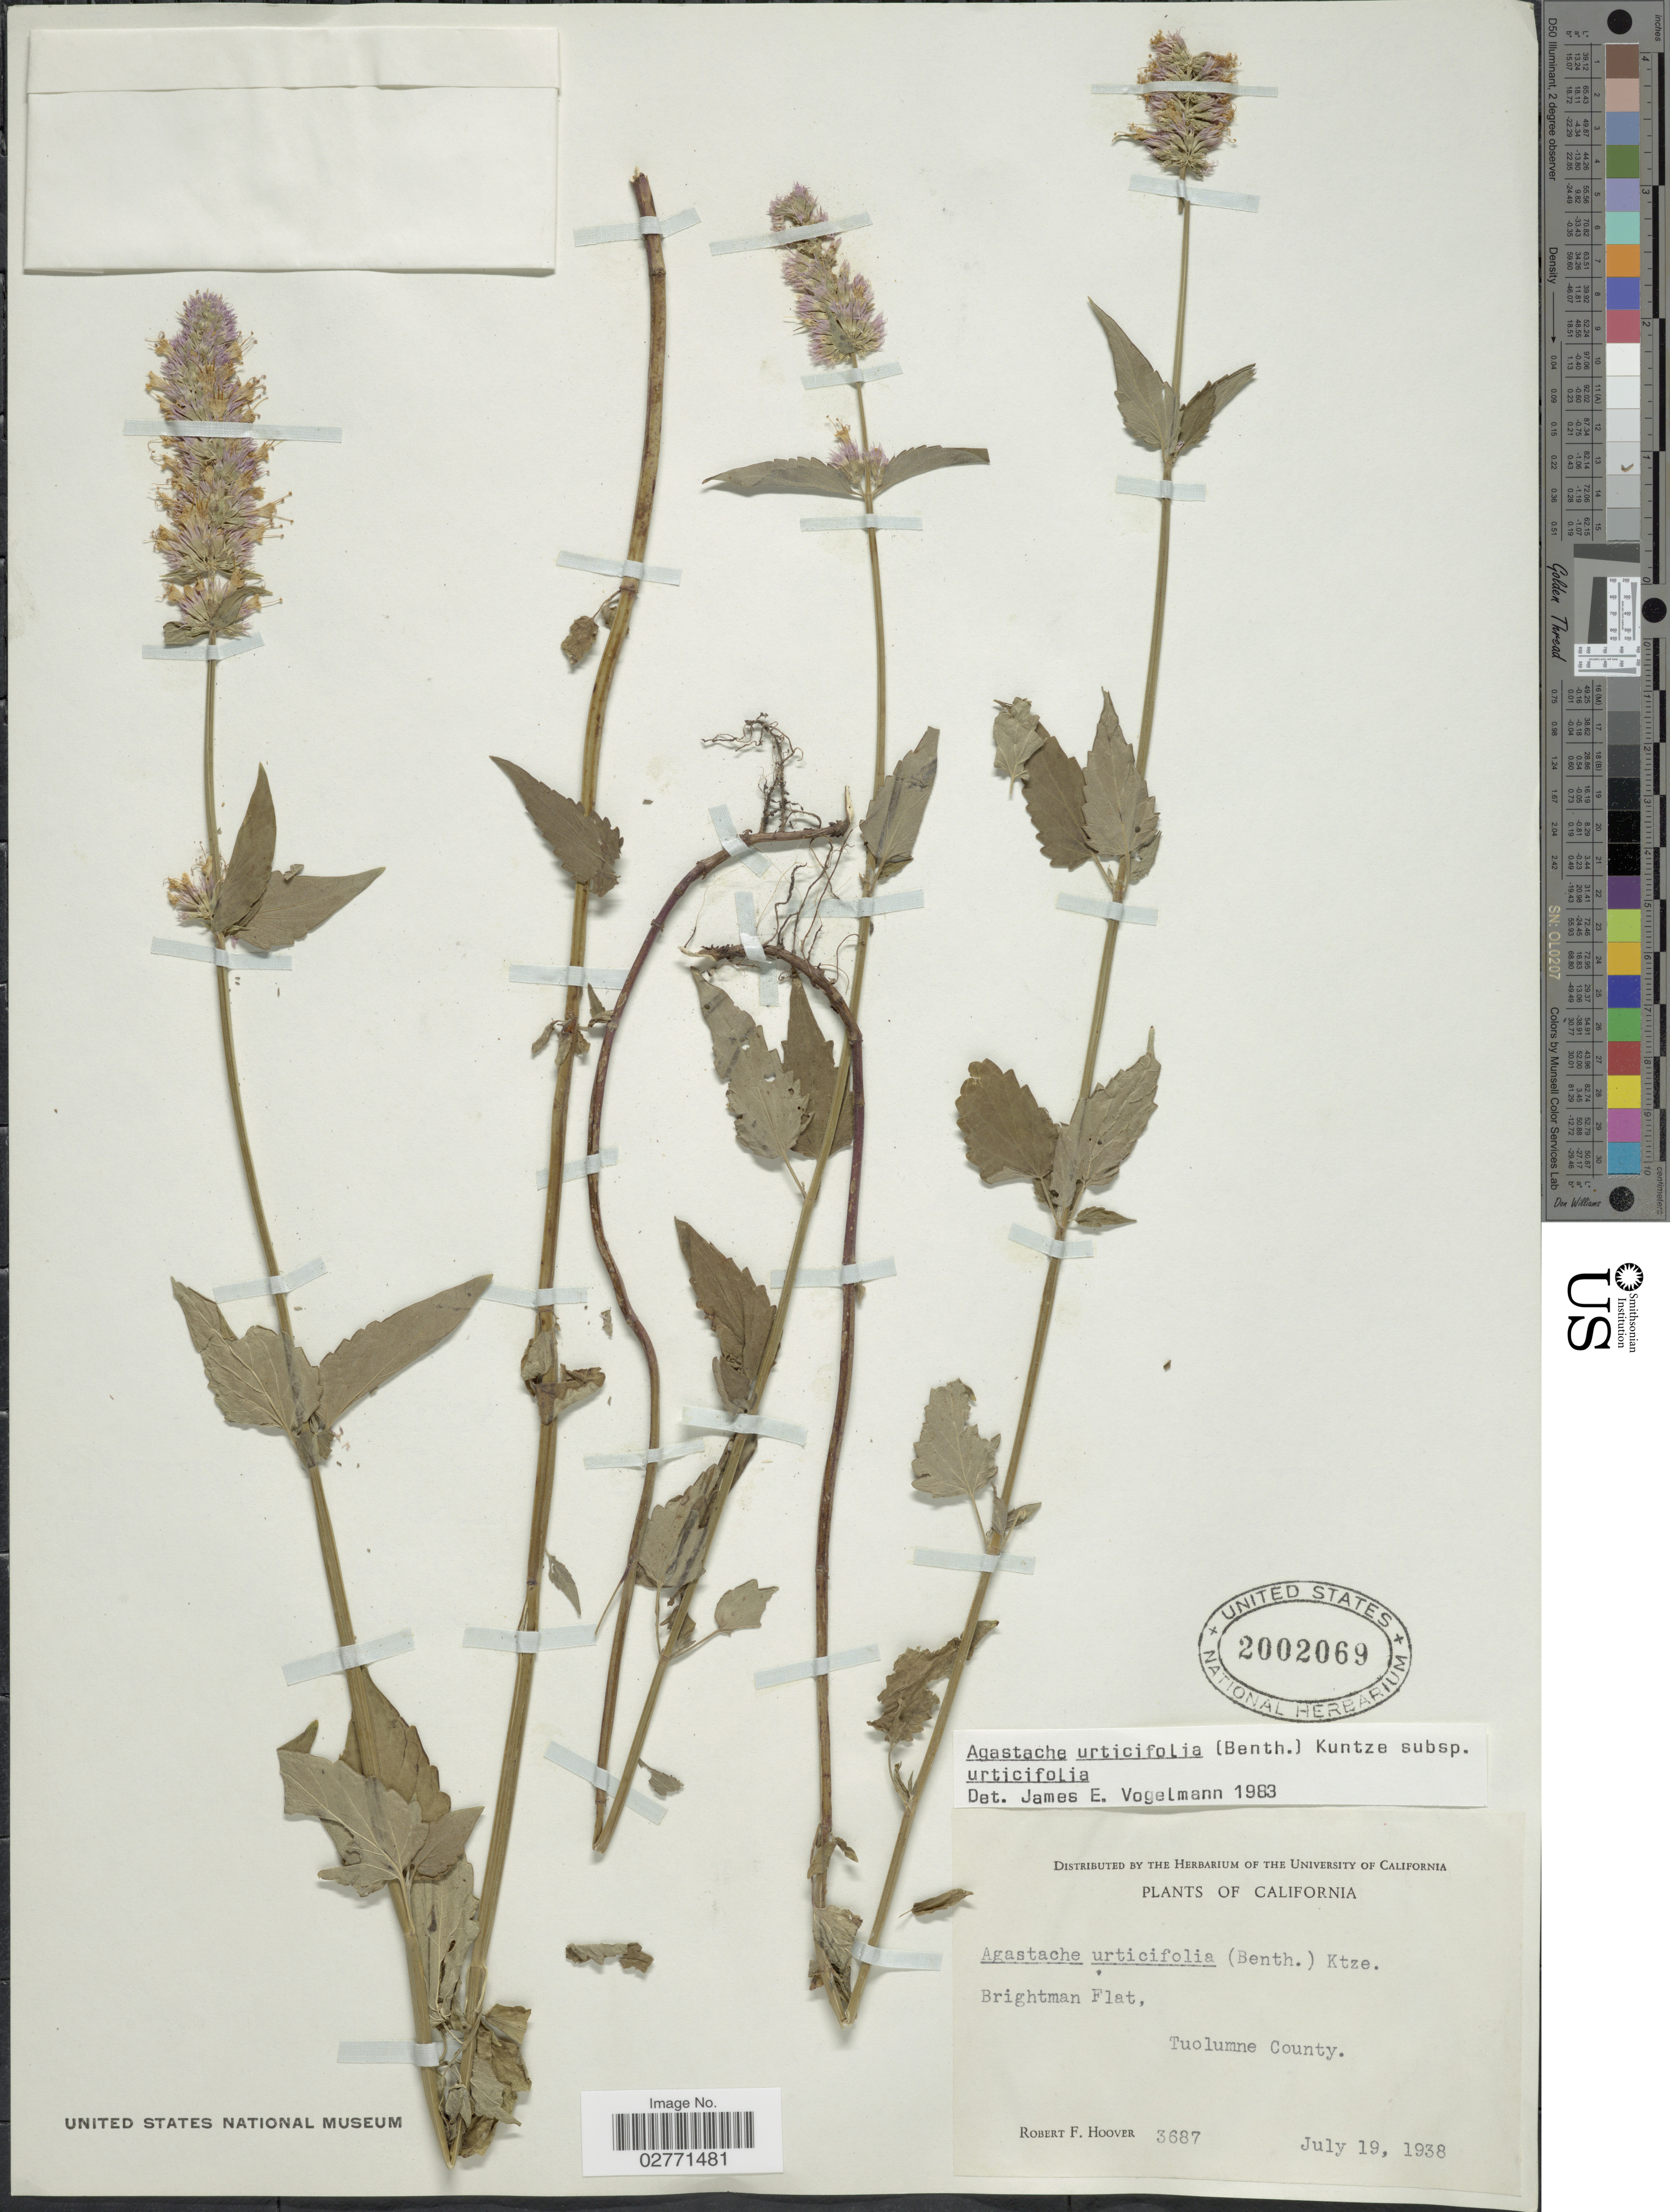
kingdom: Plantae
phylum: Tracheophyta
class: Magnoliopsida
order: Lamiales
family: Lamiaceae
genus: Agastache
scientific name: Agastache urticifolia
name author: (Benth.) Kuntze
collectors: R. F. Hoover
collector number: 3687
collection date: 1938-07-19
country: United States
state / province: California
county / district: Tuolumne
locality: Brightman Flat, Tuolumne County.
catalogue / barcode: US 2002069